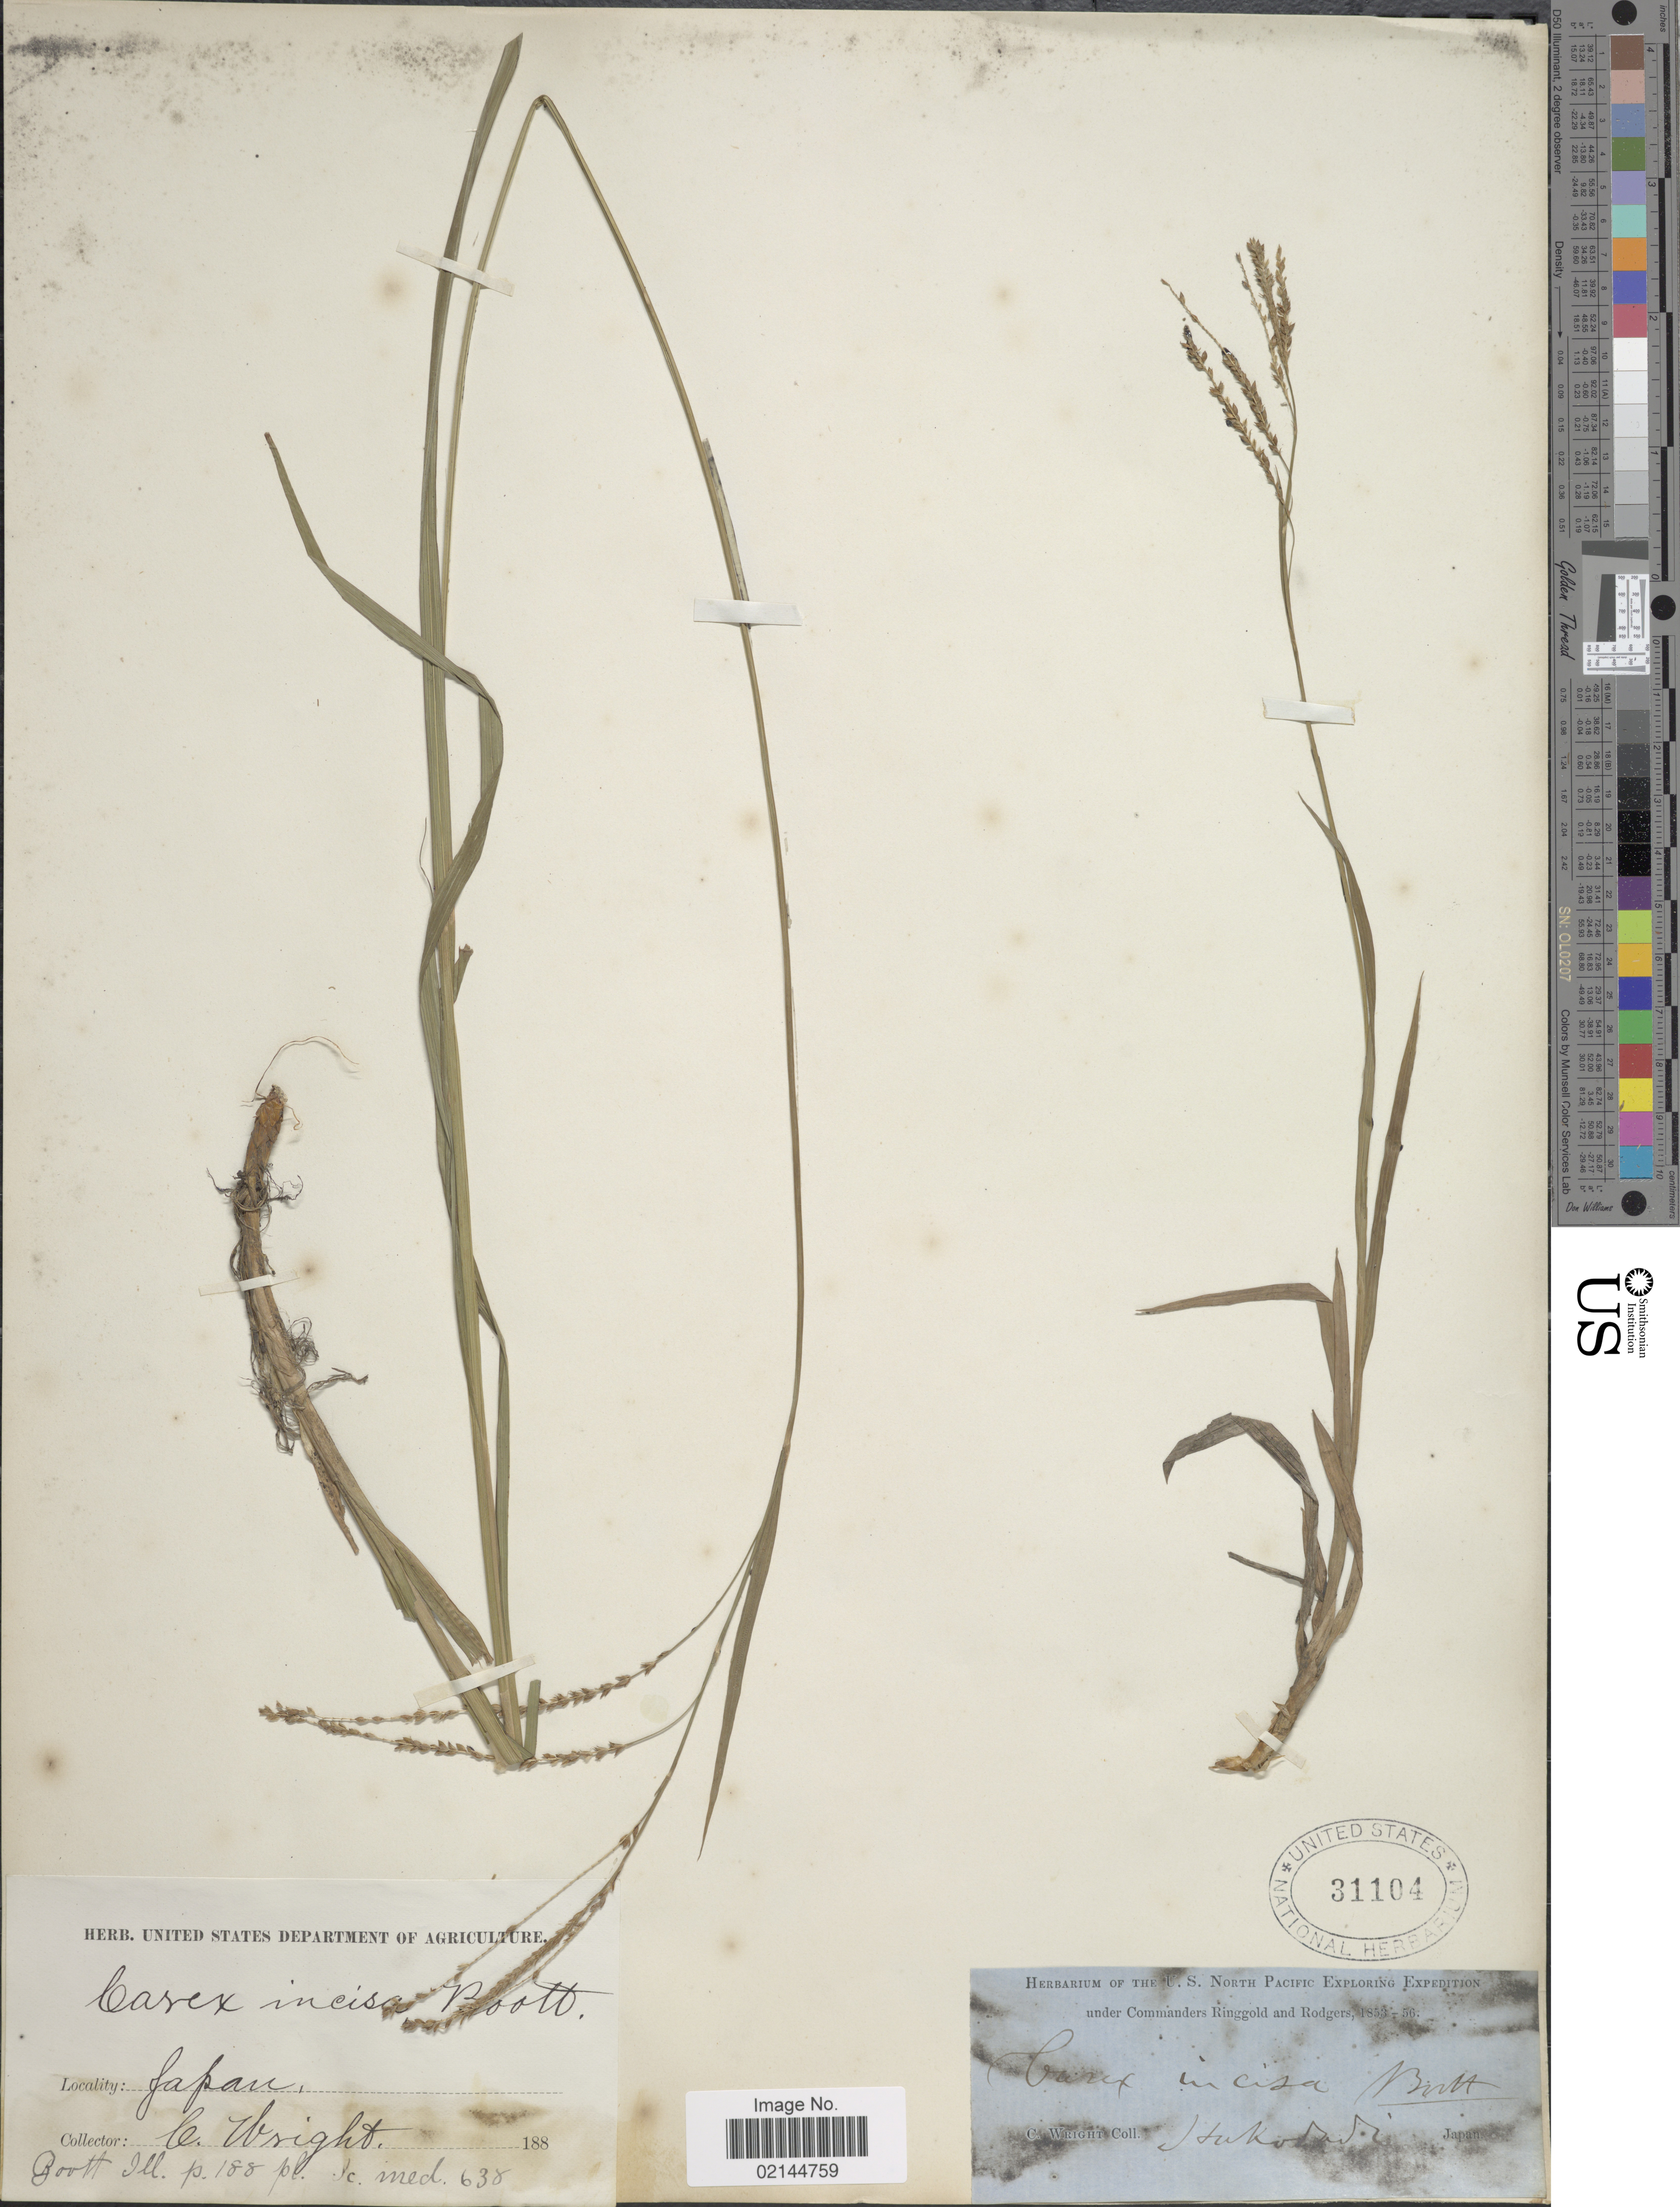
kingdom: Plantae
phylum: Tracheophyta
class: Liliopsida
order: Poales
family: Cyperaceae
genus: Carex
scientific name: Carex incisa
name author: Boott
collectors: C. Wright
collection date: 1853/1856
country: Japan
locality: Hakodadi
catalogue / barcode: US 31104